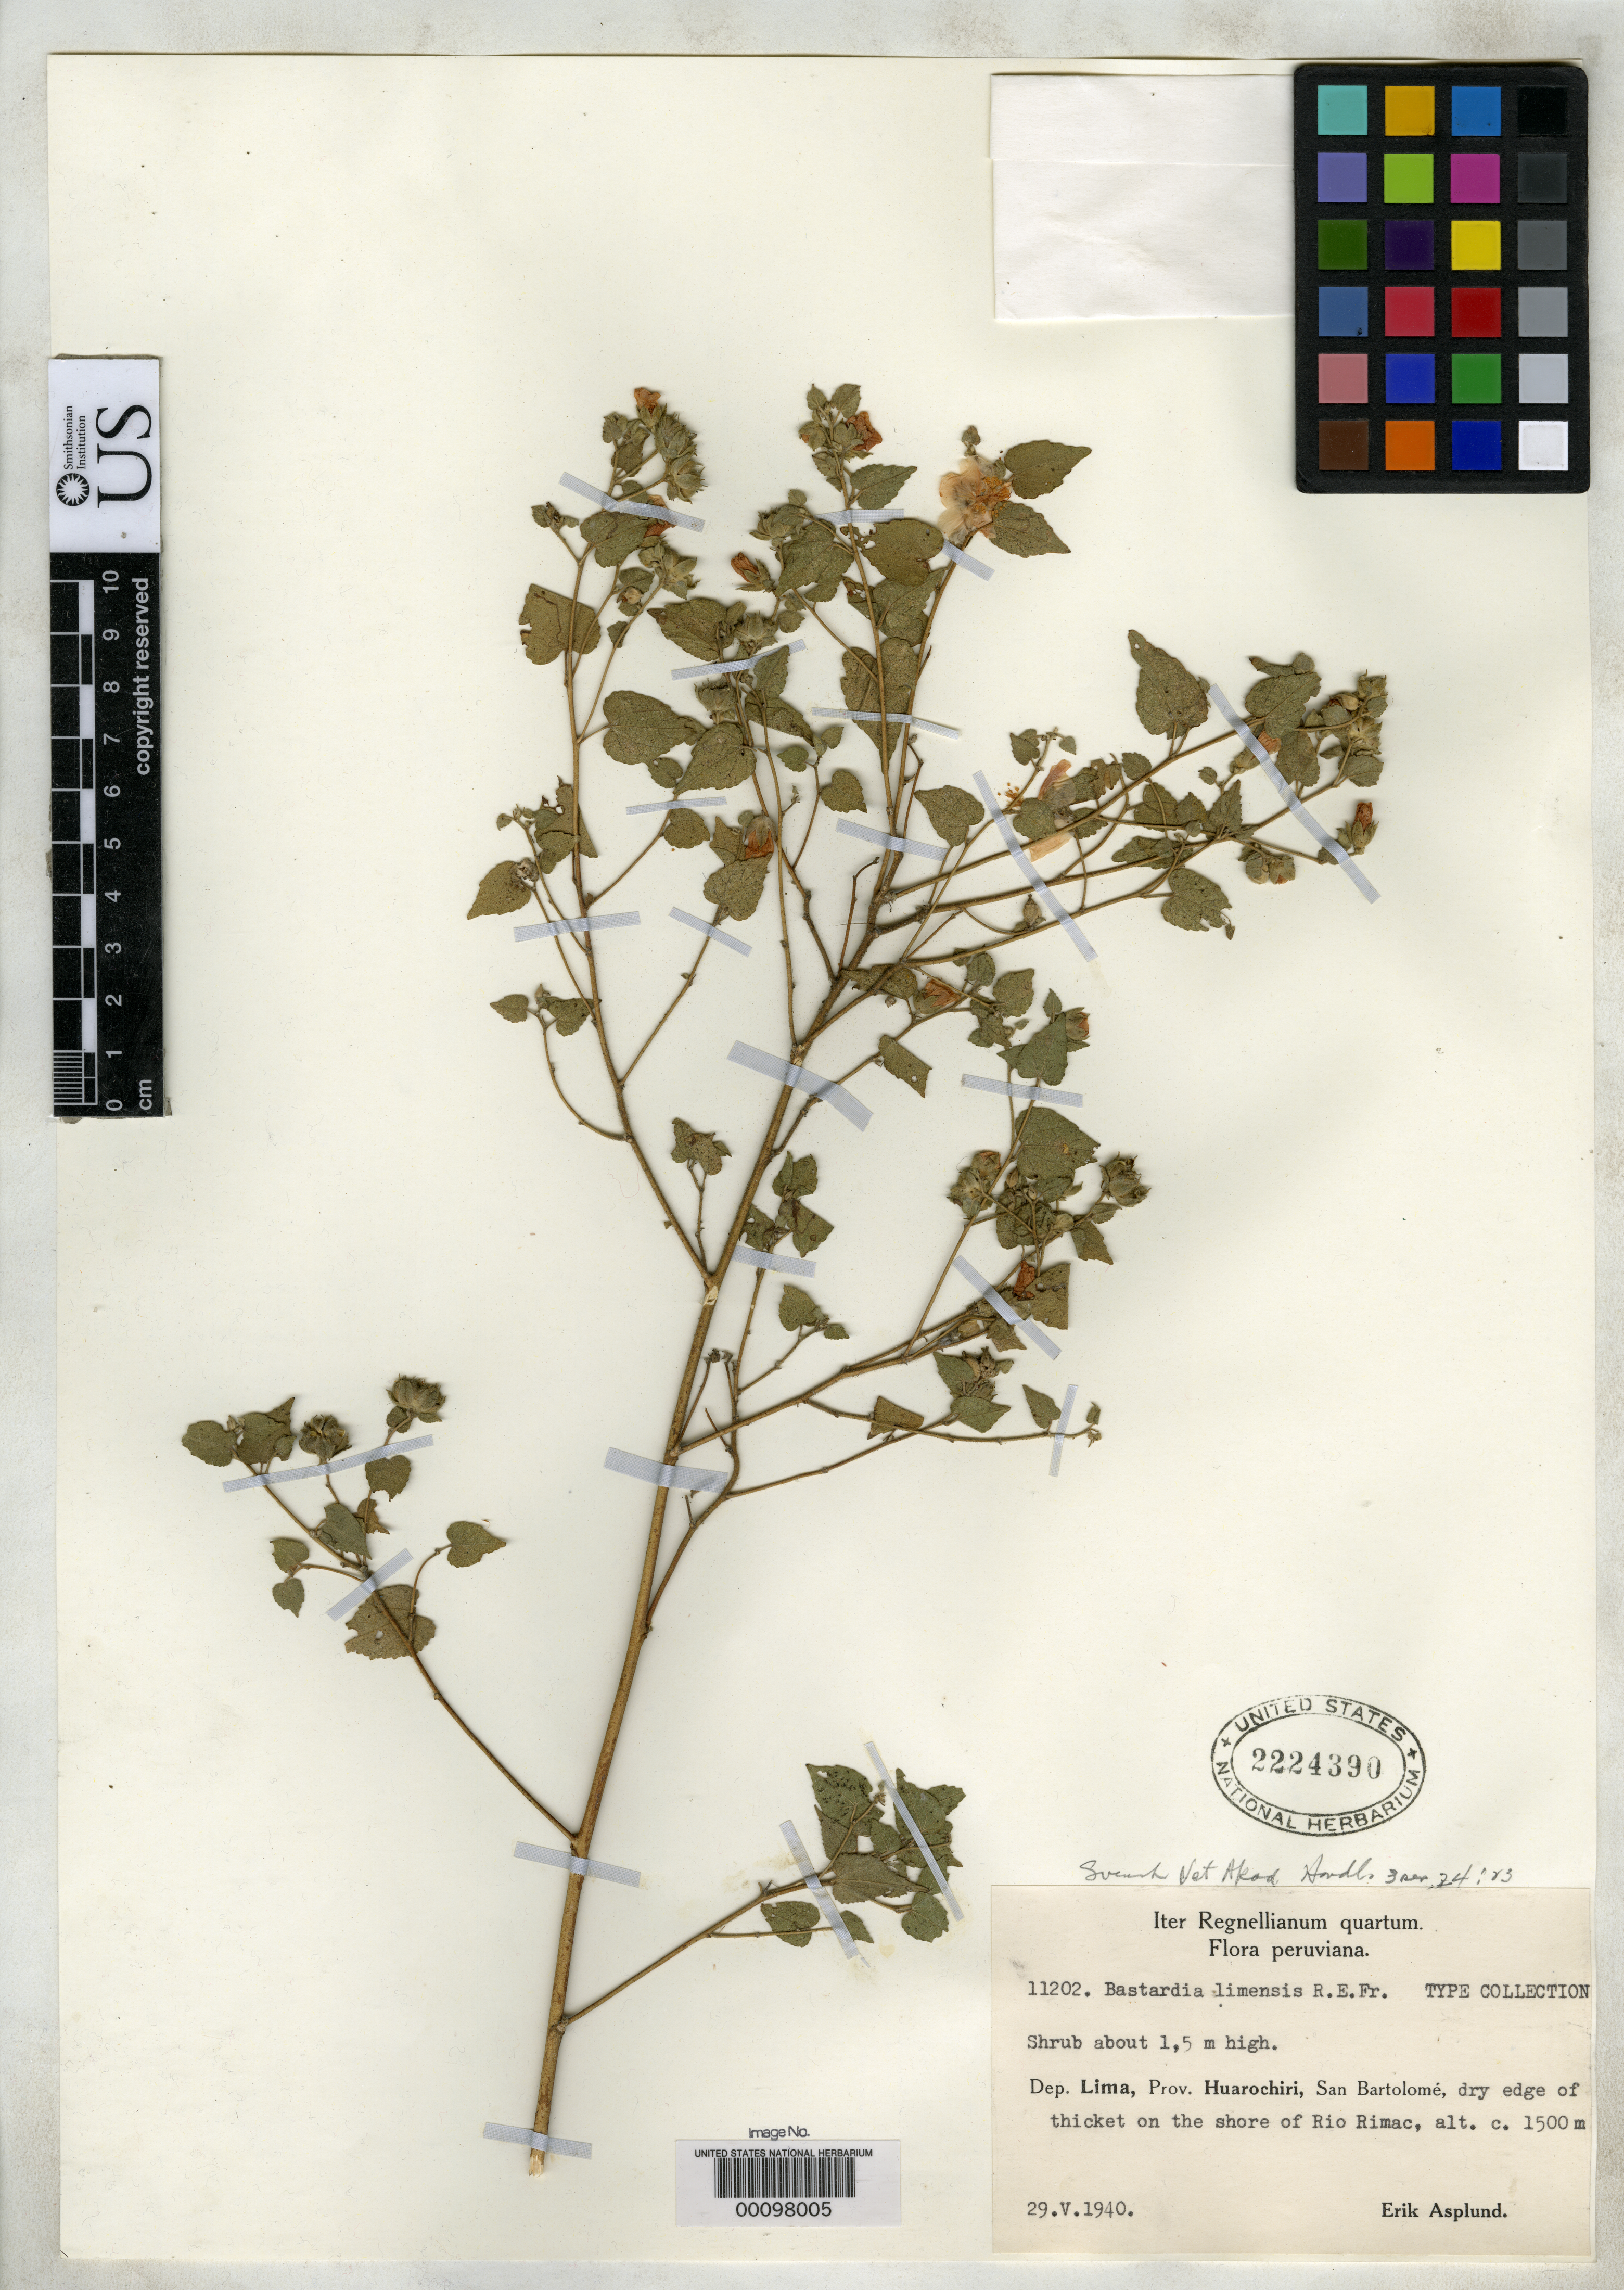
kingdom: Plantae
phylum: Tracheophyta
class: Magnoliopsida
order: Malvales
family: Malvaceae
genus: Bastardia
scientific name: Bastardia limensis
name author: R.E. Fr.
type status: Isotype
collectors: E. Asplund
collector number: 11202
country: Peru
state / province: Lima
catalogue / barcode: US 2224390